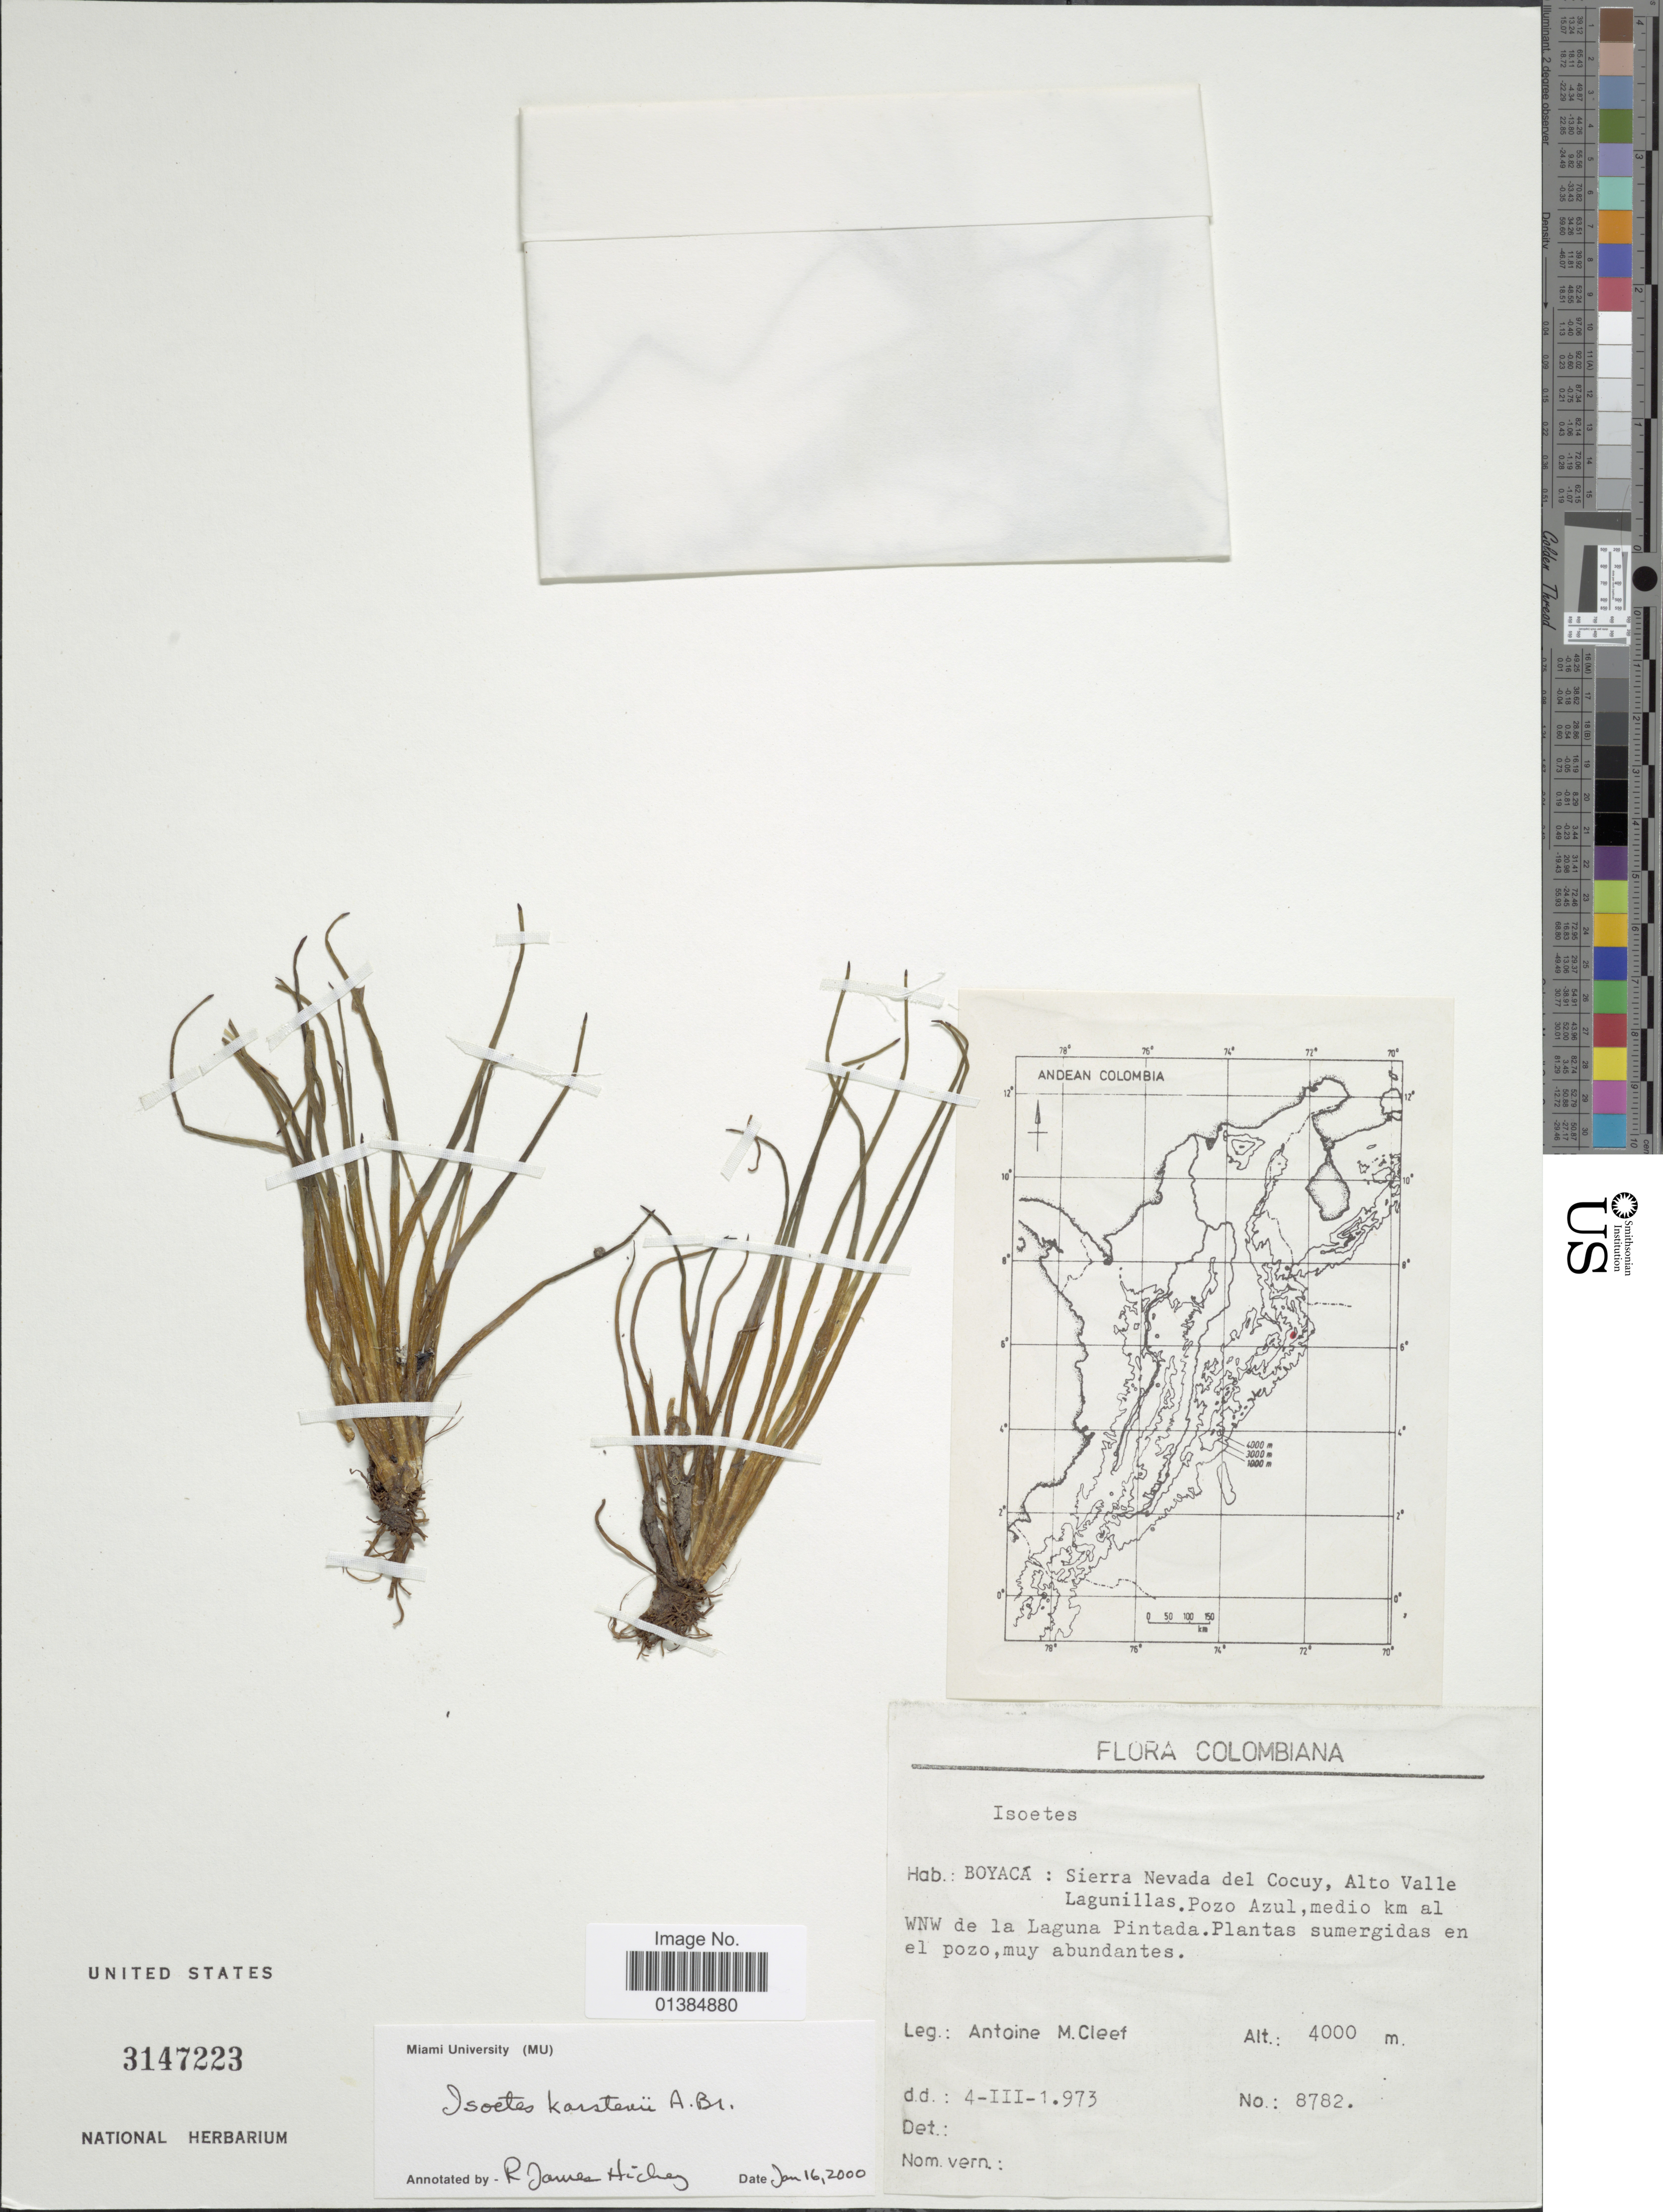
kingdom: Plantae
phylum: Tracheophyta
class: Lycopodiopsida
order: Isoetales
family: Isoetaceae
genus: Isoetes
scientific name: Isoetes karstenii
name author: A. Braun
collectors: A. M. Cleef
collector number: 8782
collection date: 1973-03-04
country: Colombia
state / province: Boyacá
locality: Sierra Nevada del Cocuy, Alto Valle Lagunillas. Pozo Azul, medio km al WNW de la Laguna Pintada.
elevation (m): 4000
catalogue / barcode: US 3147223